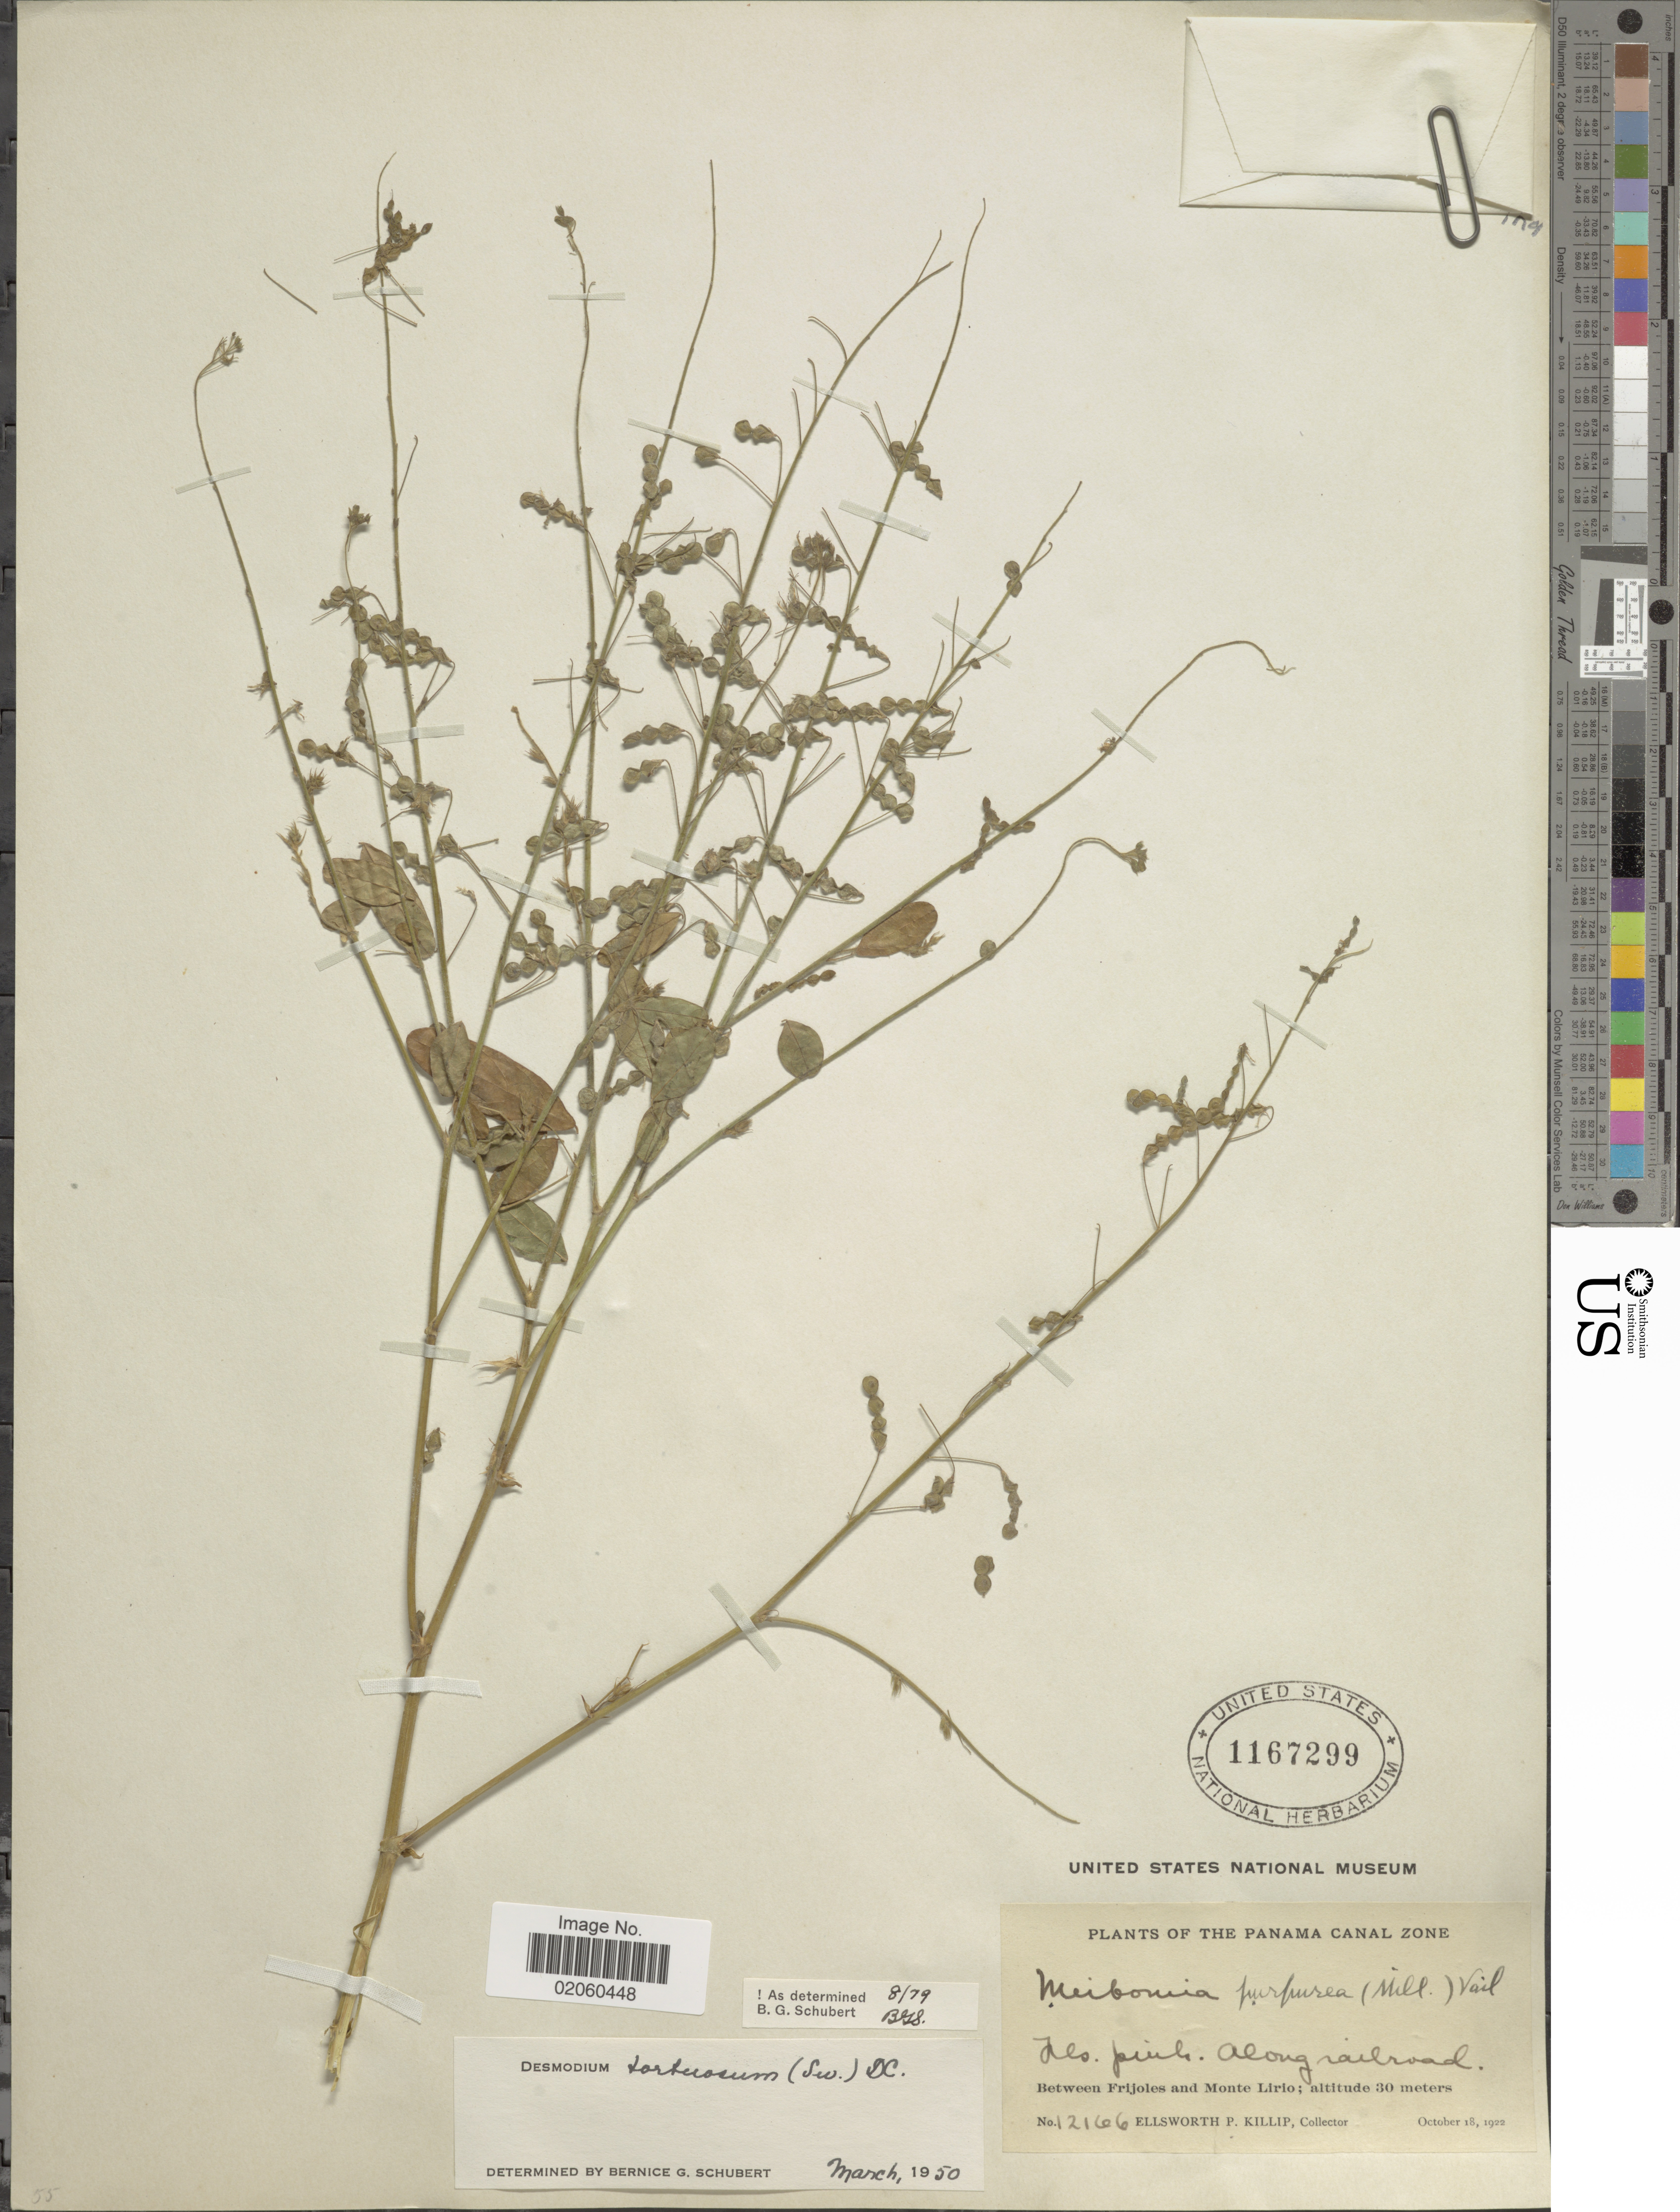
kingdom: Plantae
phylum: Tracheophyta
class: Magnoliopsida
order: Fabales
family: Fabaceae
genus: Desmodium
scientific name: Desmodium tortuosum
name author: (Sw.) DC.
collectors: E. P. Killip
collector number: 12166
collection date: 1922-10-18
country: Panama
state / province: Colón / Panamá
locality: The Panama Canal Zone, Between Frijoles and Monte Lirio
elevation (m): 30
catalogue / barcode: US 31167299